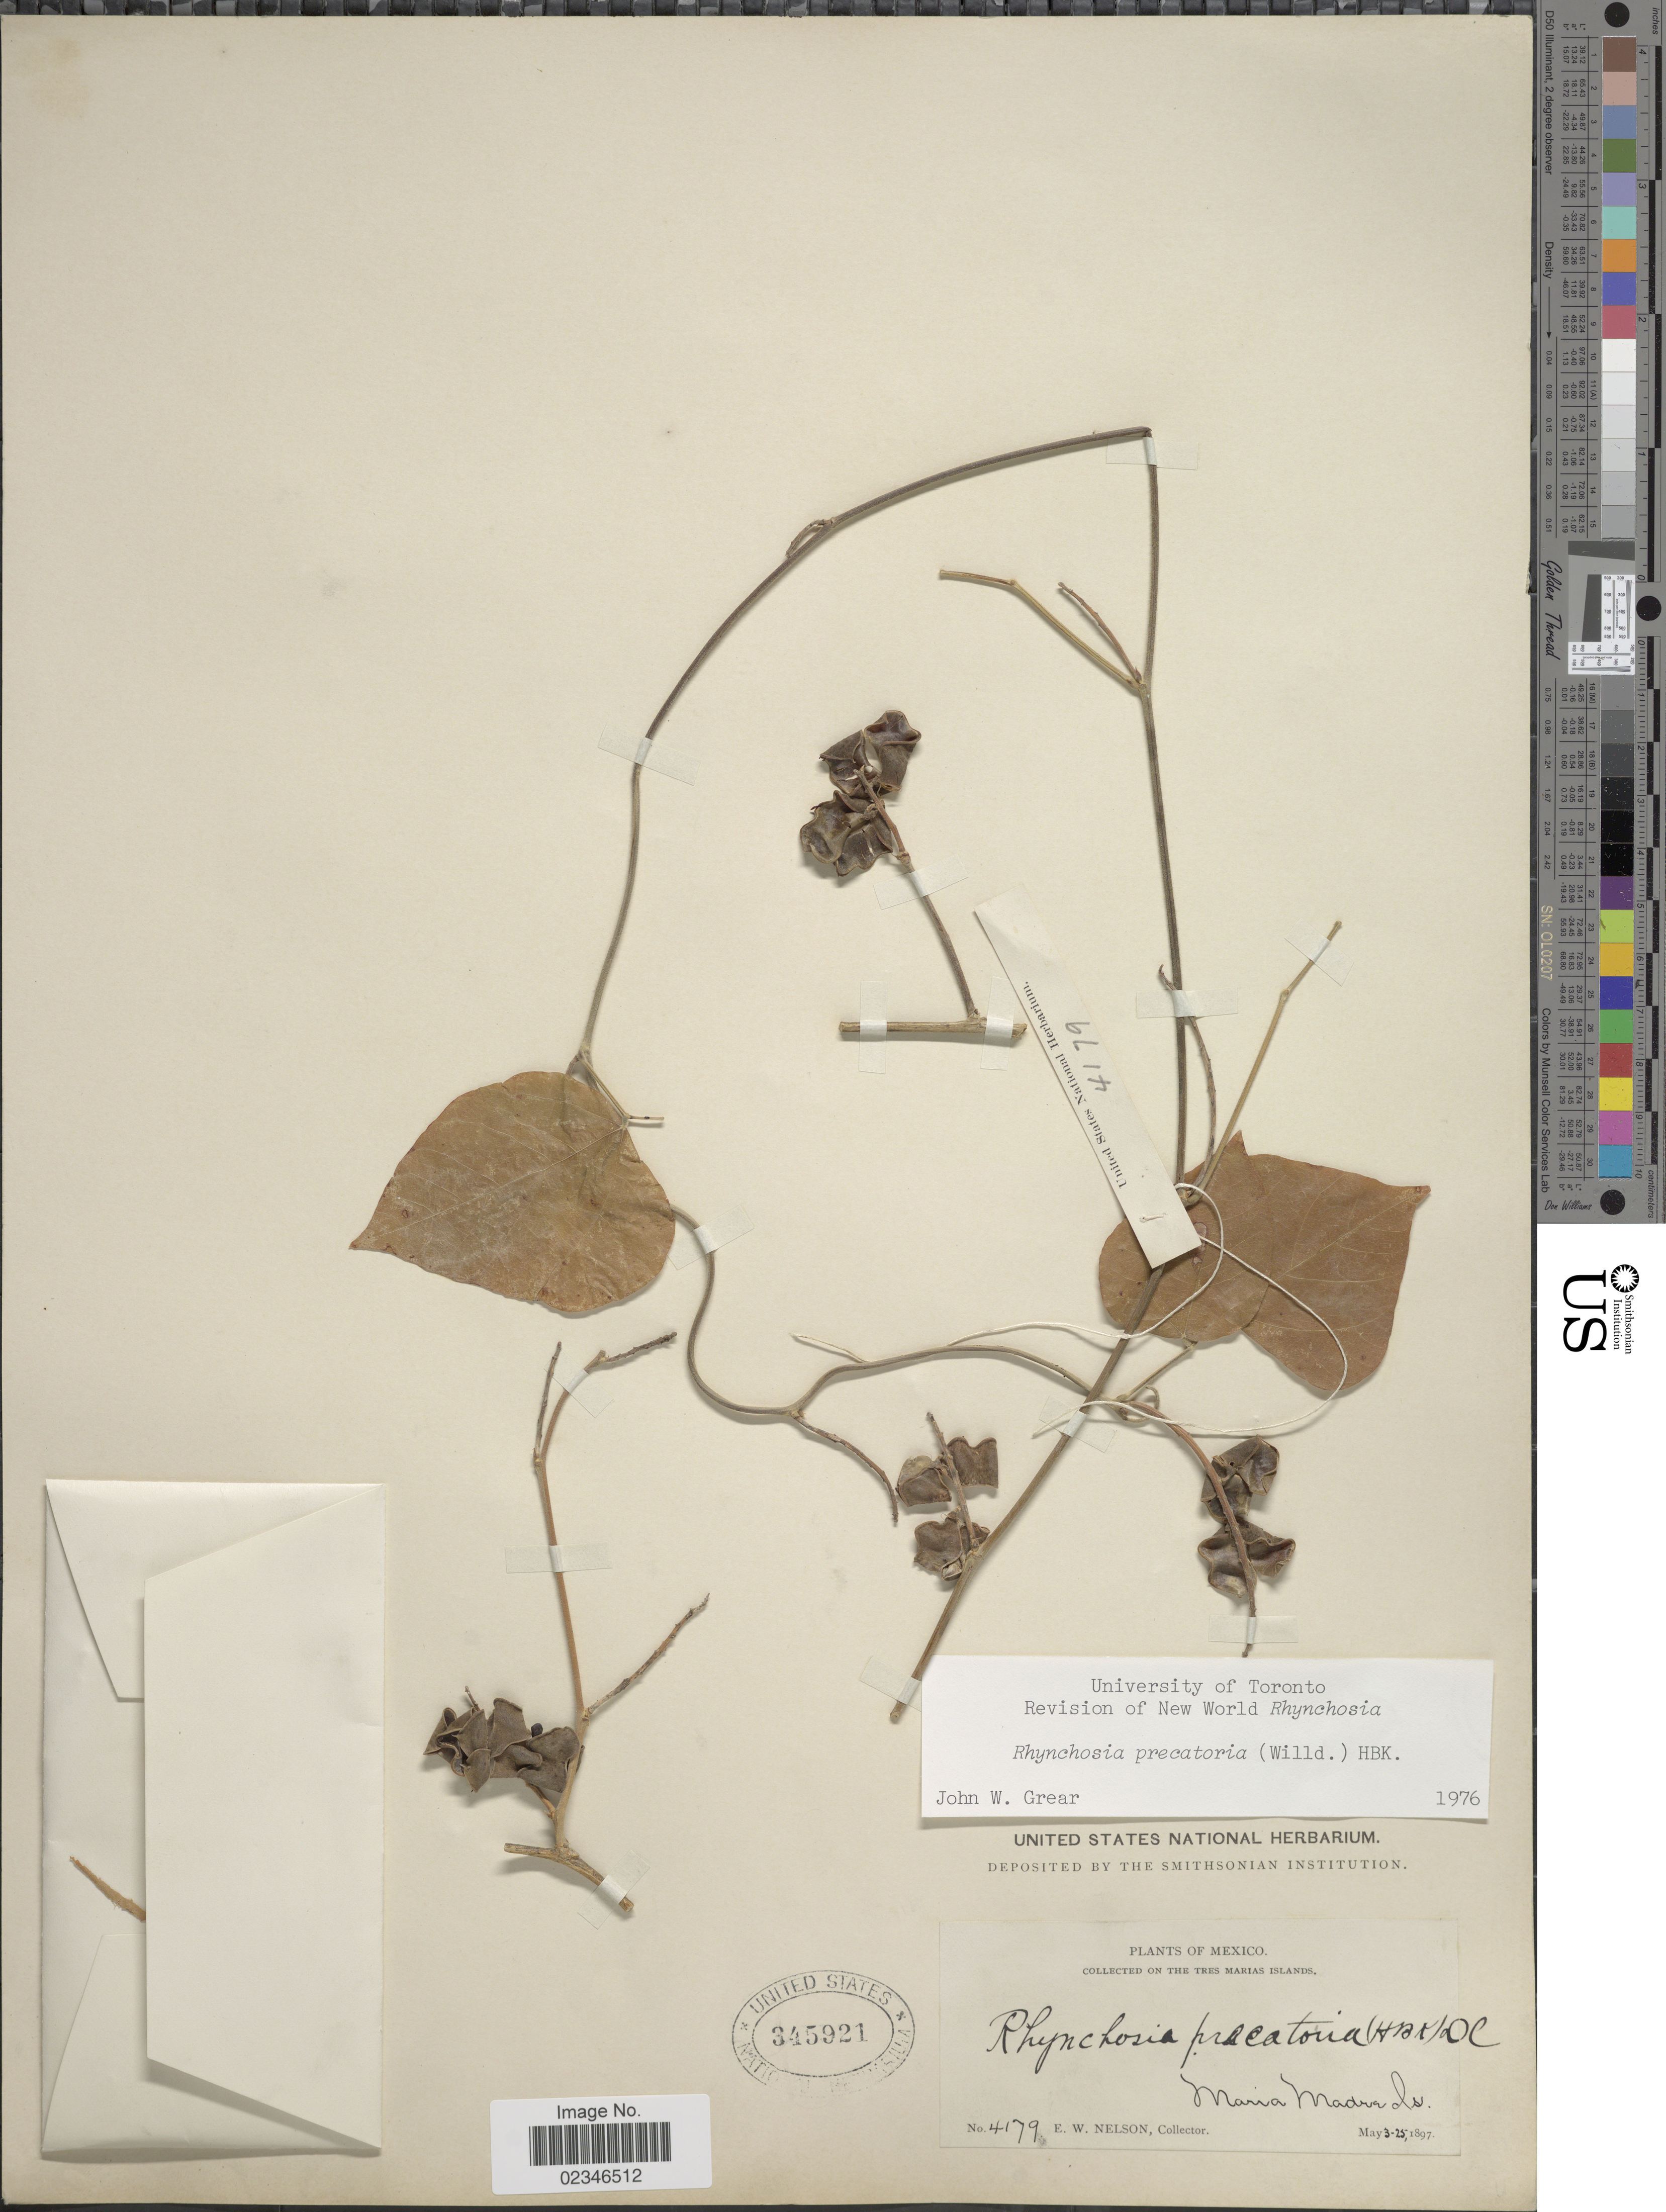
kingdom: Plantae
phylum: Tracheophyta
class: Magnoliopsida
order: Fabales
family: Fabaceae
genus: Rhynchosia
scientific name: Rhynchosia precatoria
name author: (Willd.) DC.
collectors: E. W. Nelson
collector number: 4179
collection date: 1897-05-03/1897-05-25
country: Mexico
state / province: Nayarit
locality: On The Tres Maria Islands, Maria Madte Is.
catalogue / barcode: US 345921